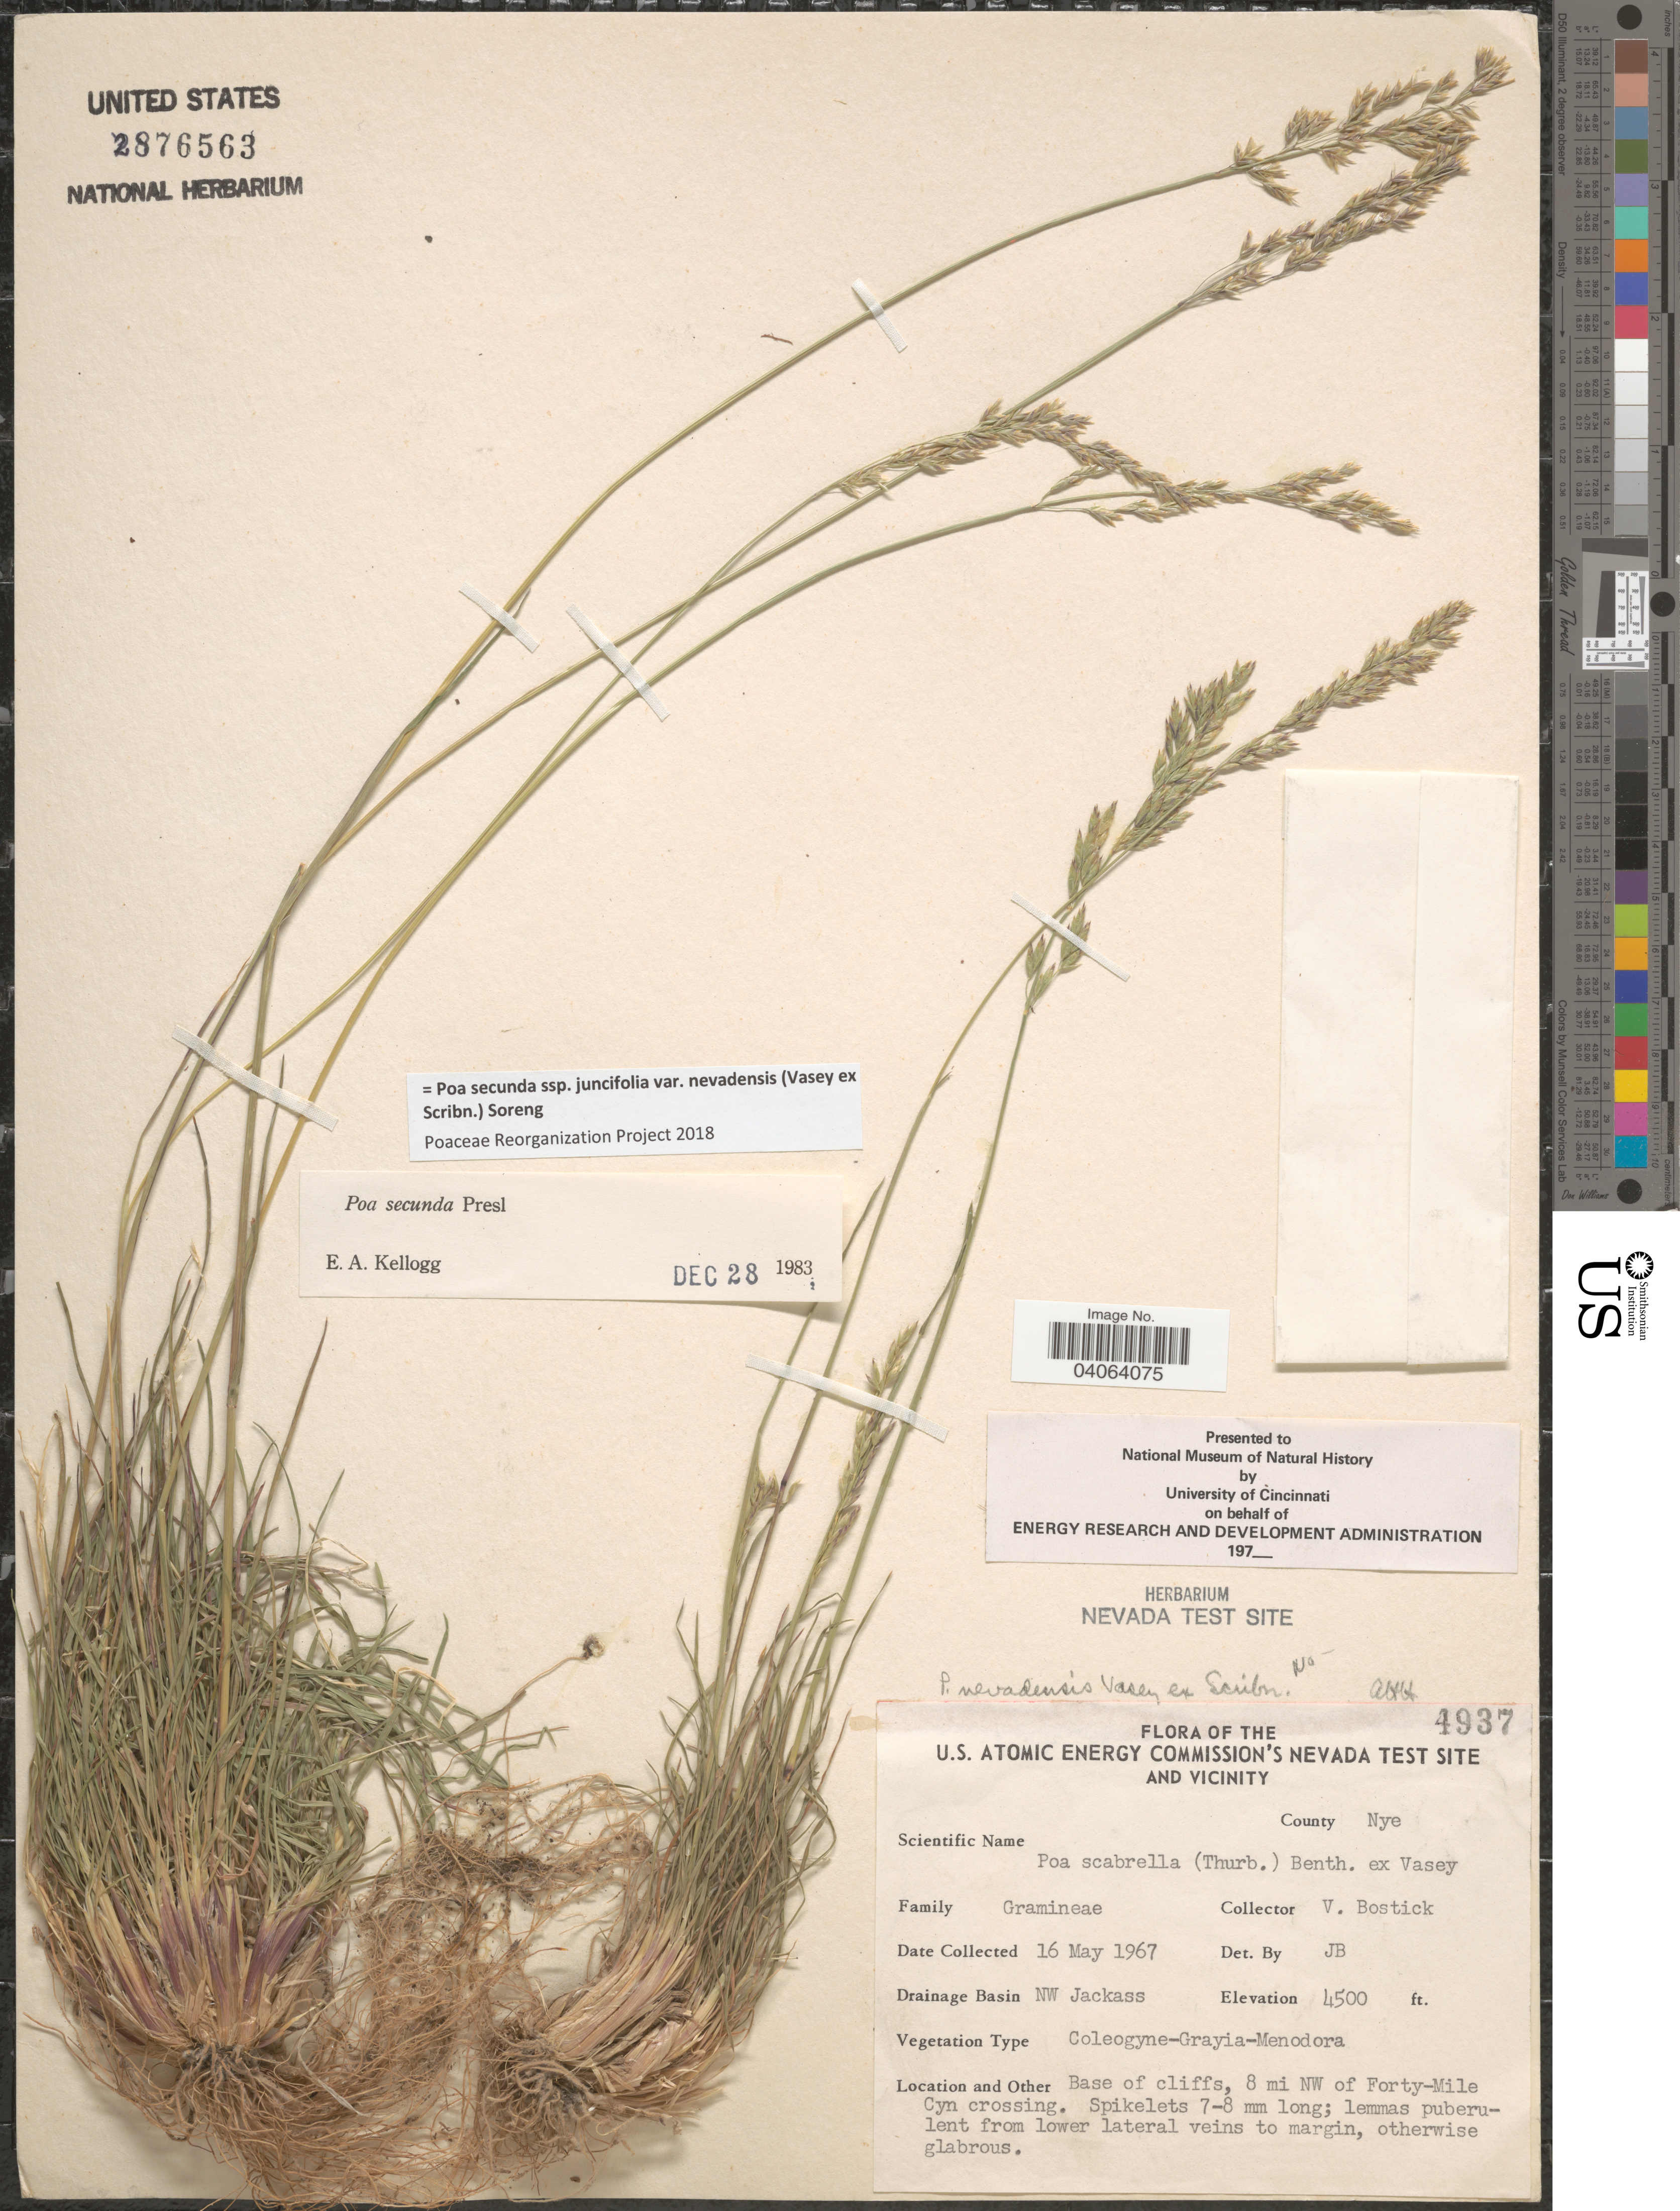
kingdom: Plantae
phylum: Tracheophyta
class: Liliopsida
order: Poales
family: Poaceae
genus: Poa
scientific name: Poa secunda subsp. juncifolia var. nevadensis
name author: (Vasey ex Scribn.) Soreng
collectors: V. Bostick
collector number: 4937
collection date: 1967-05-16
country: United States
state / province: Nevada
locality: U.S. Atomic Energy Commission's Nevada test site and vicinity. County Drainage Basin NW Jackass. Base of cliffs, 8 mi NW of Forty-Mile Cyn crossing.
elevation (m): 1372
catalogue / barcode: US 2876563